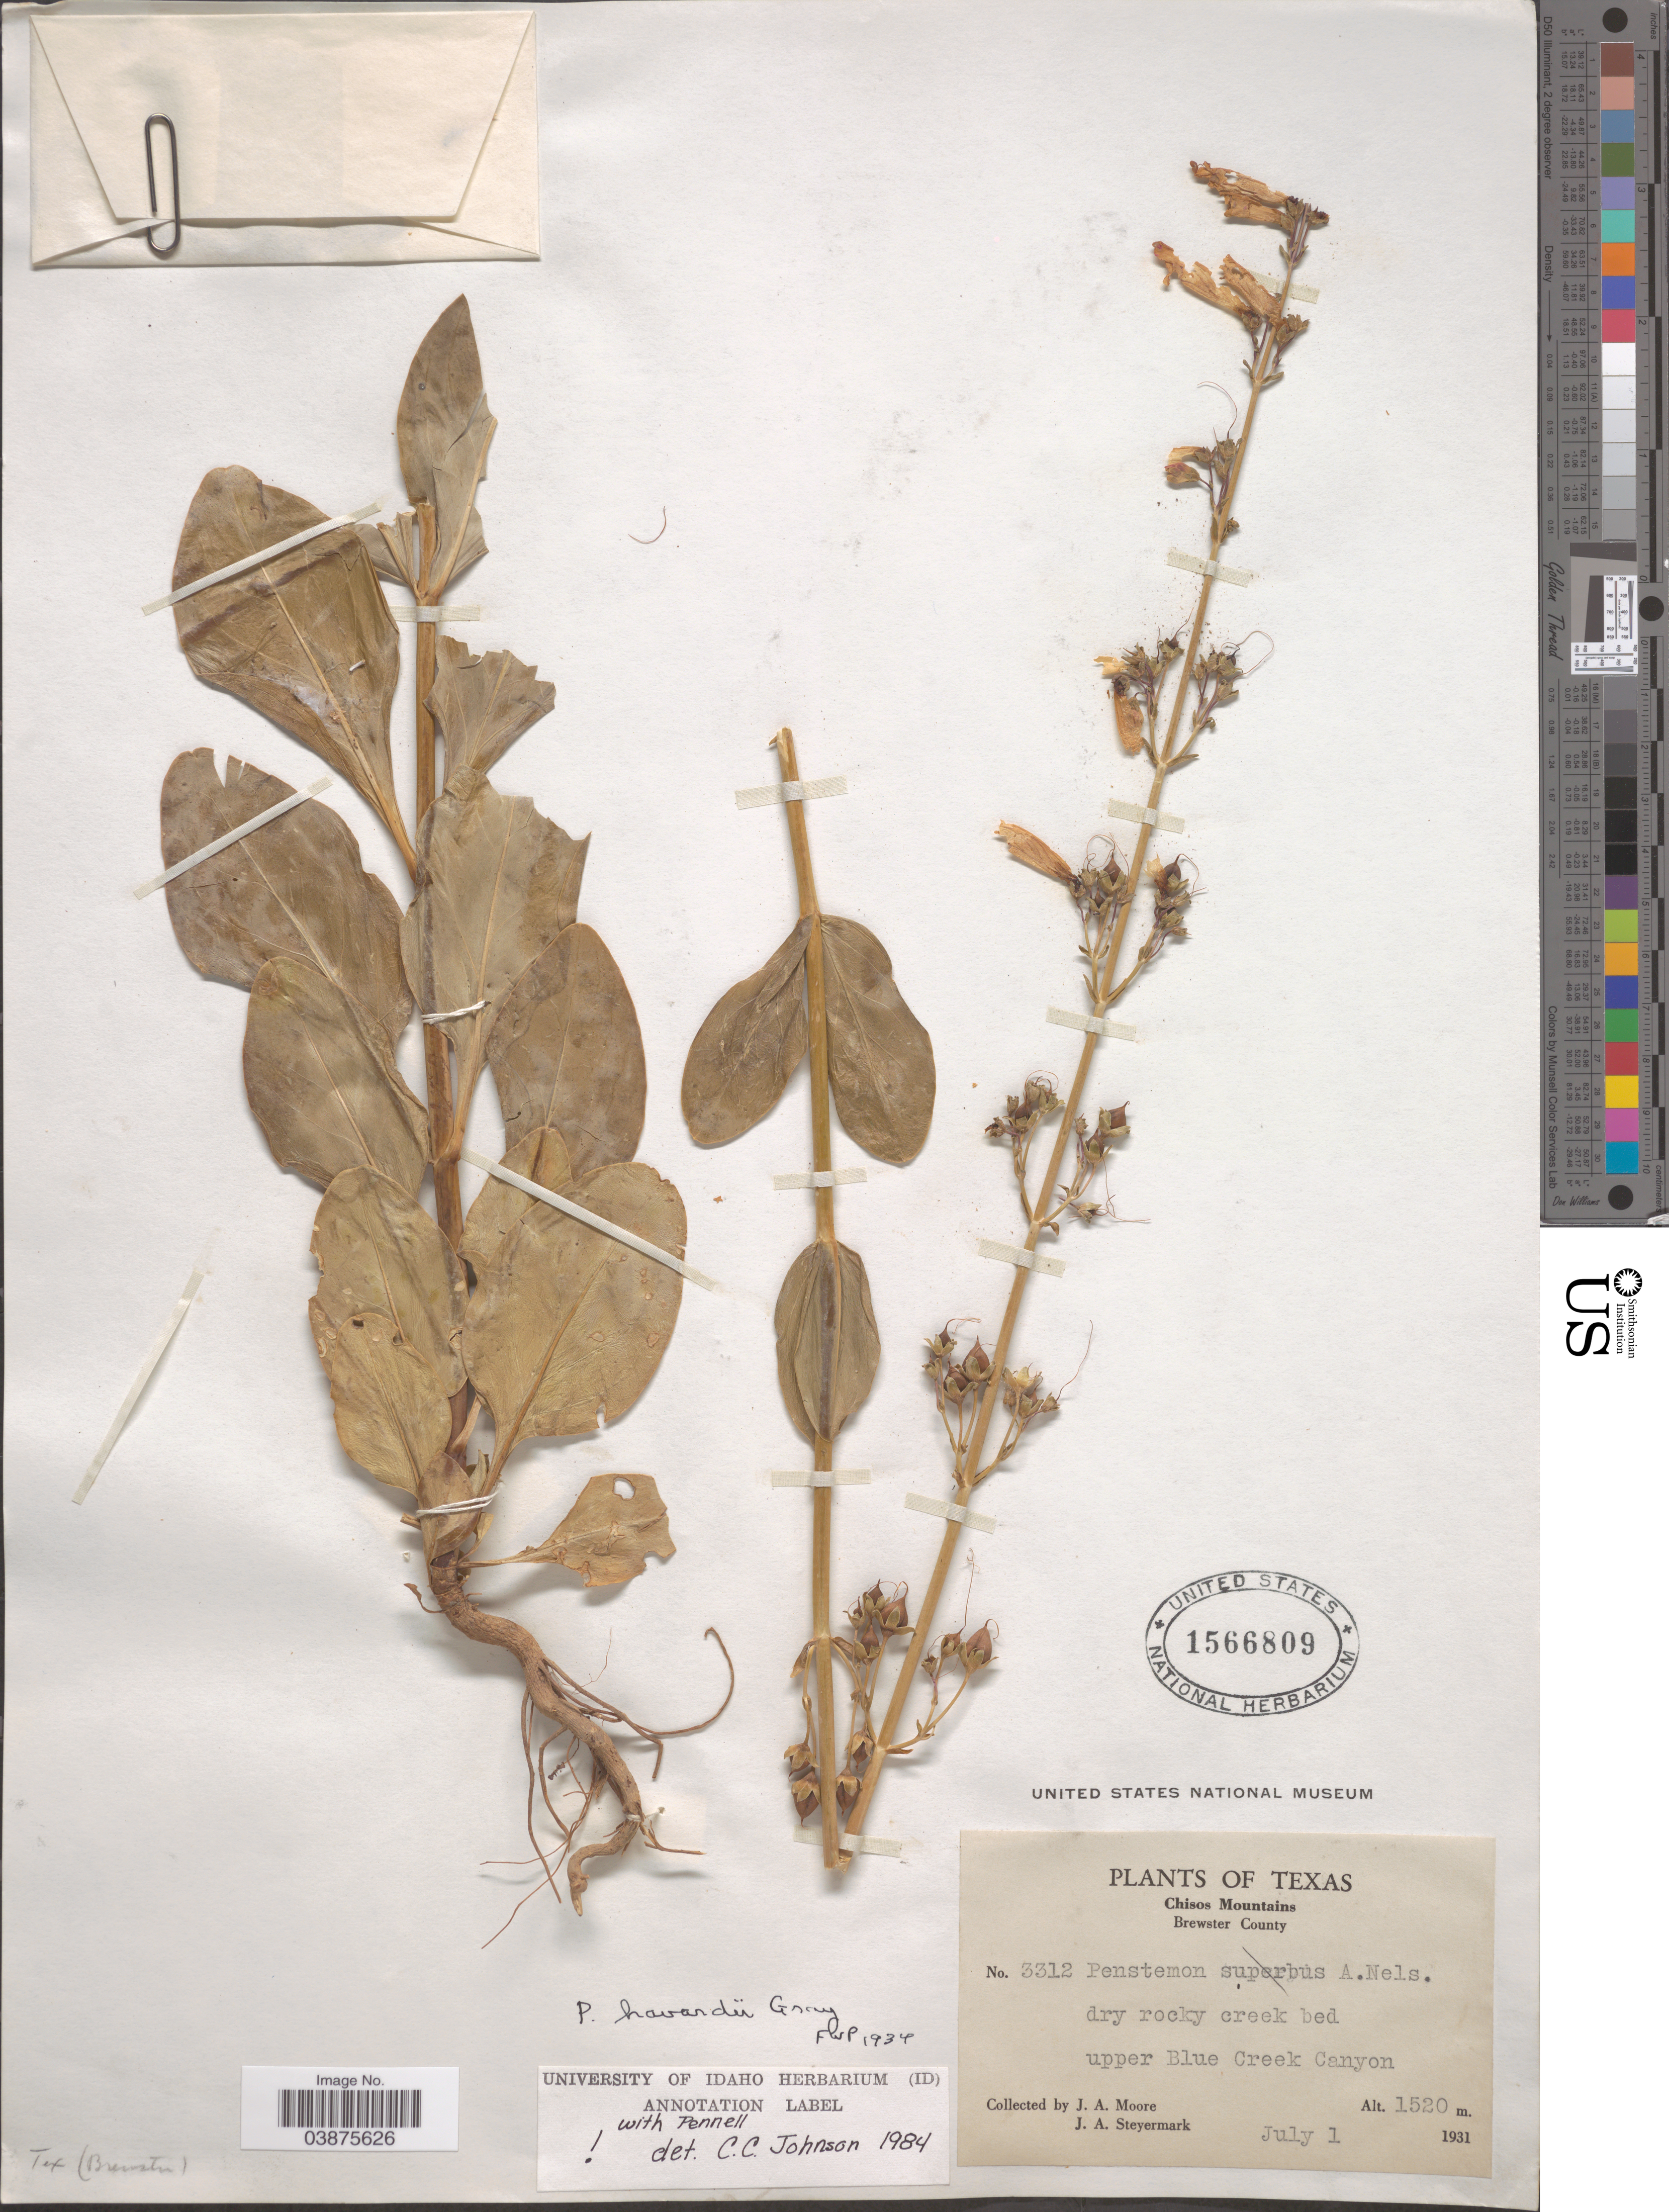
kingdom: Plantae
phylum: Tracheophyta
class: Magnoliopsida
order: Lamiales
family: Plantaginaceae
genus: Penstemon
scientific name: Penstemon havardii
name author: A. Gray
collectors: J. A. Moore & J. Steyermark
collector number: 3312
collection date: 1931-07-01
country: United States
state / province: Texas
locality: Chisos Mountains. Brewster County. Upper Blue Creek Canyon.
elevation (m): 1520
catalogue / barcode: US 1566809